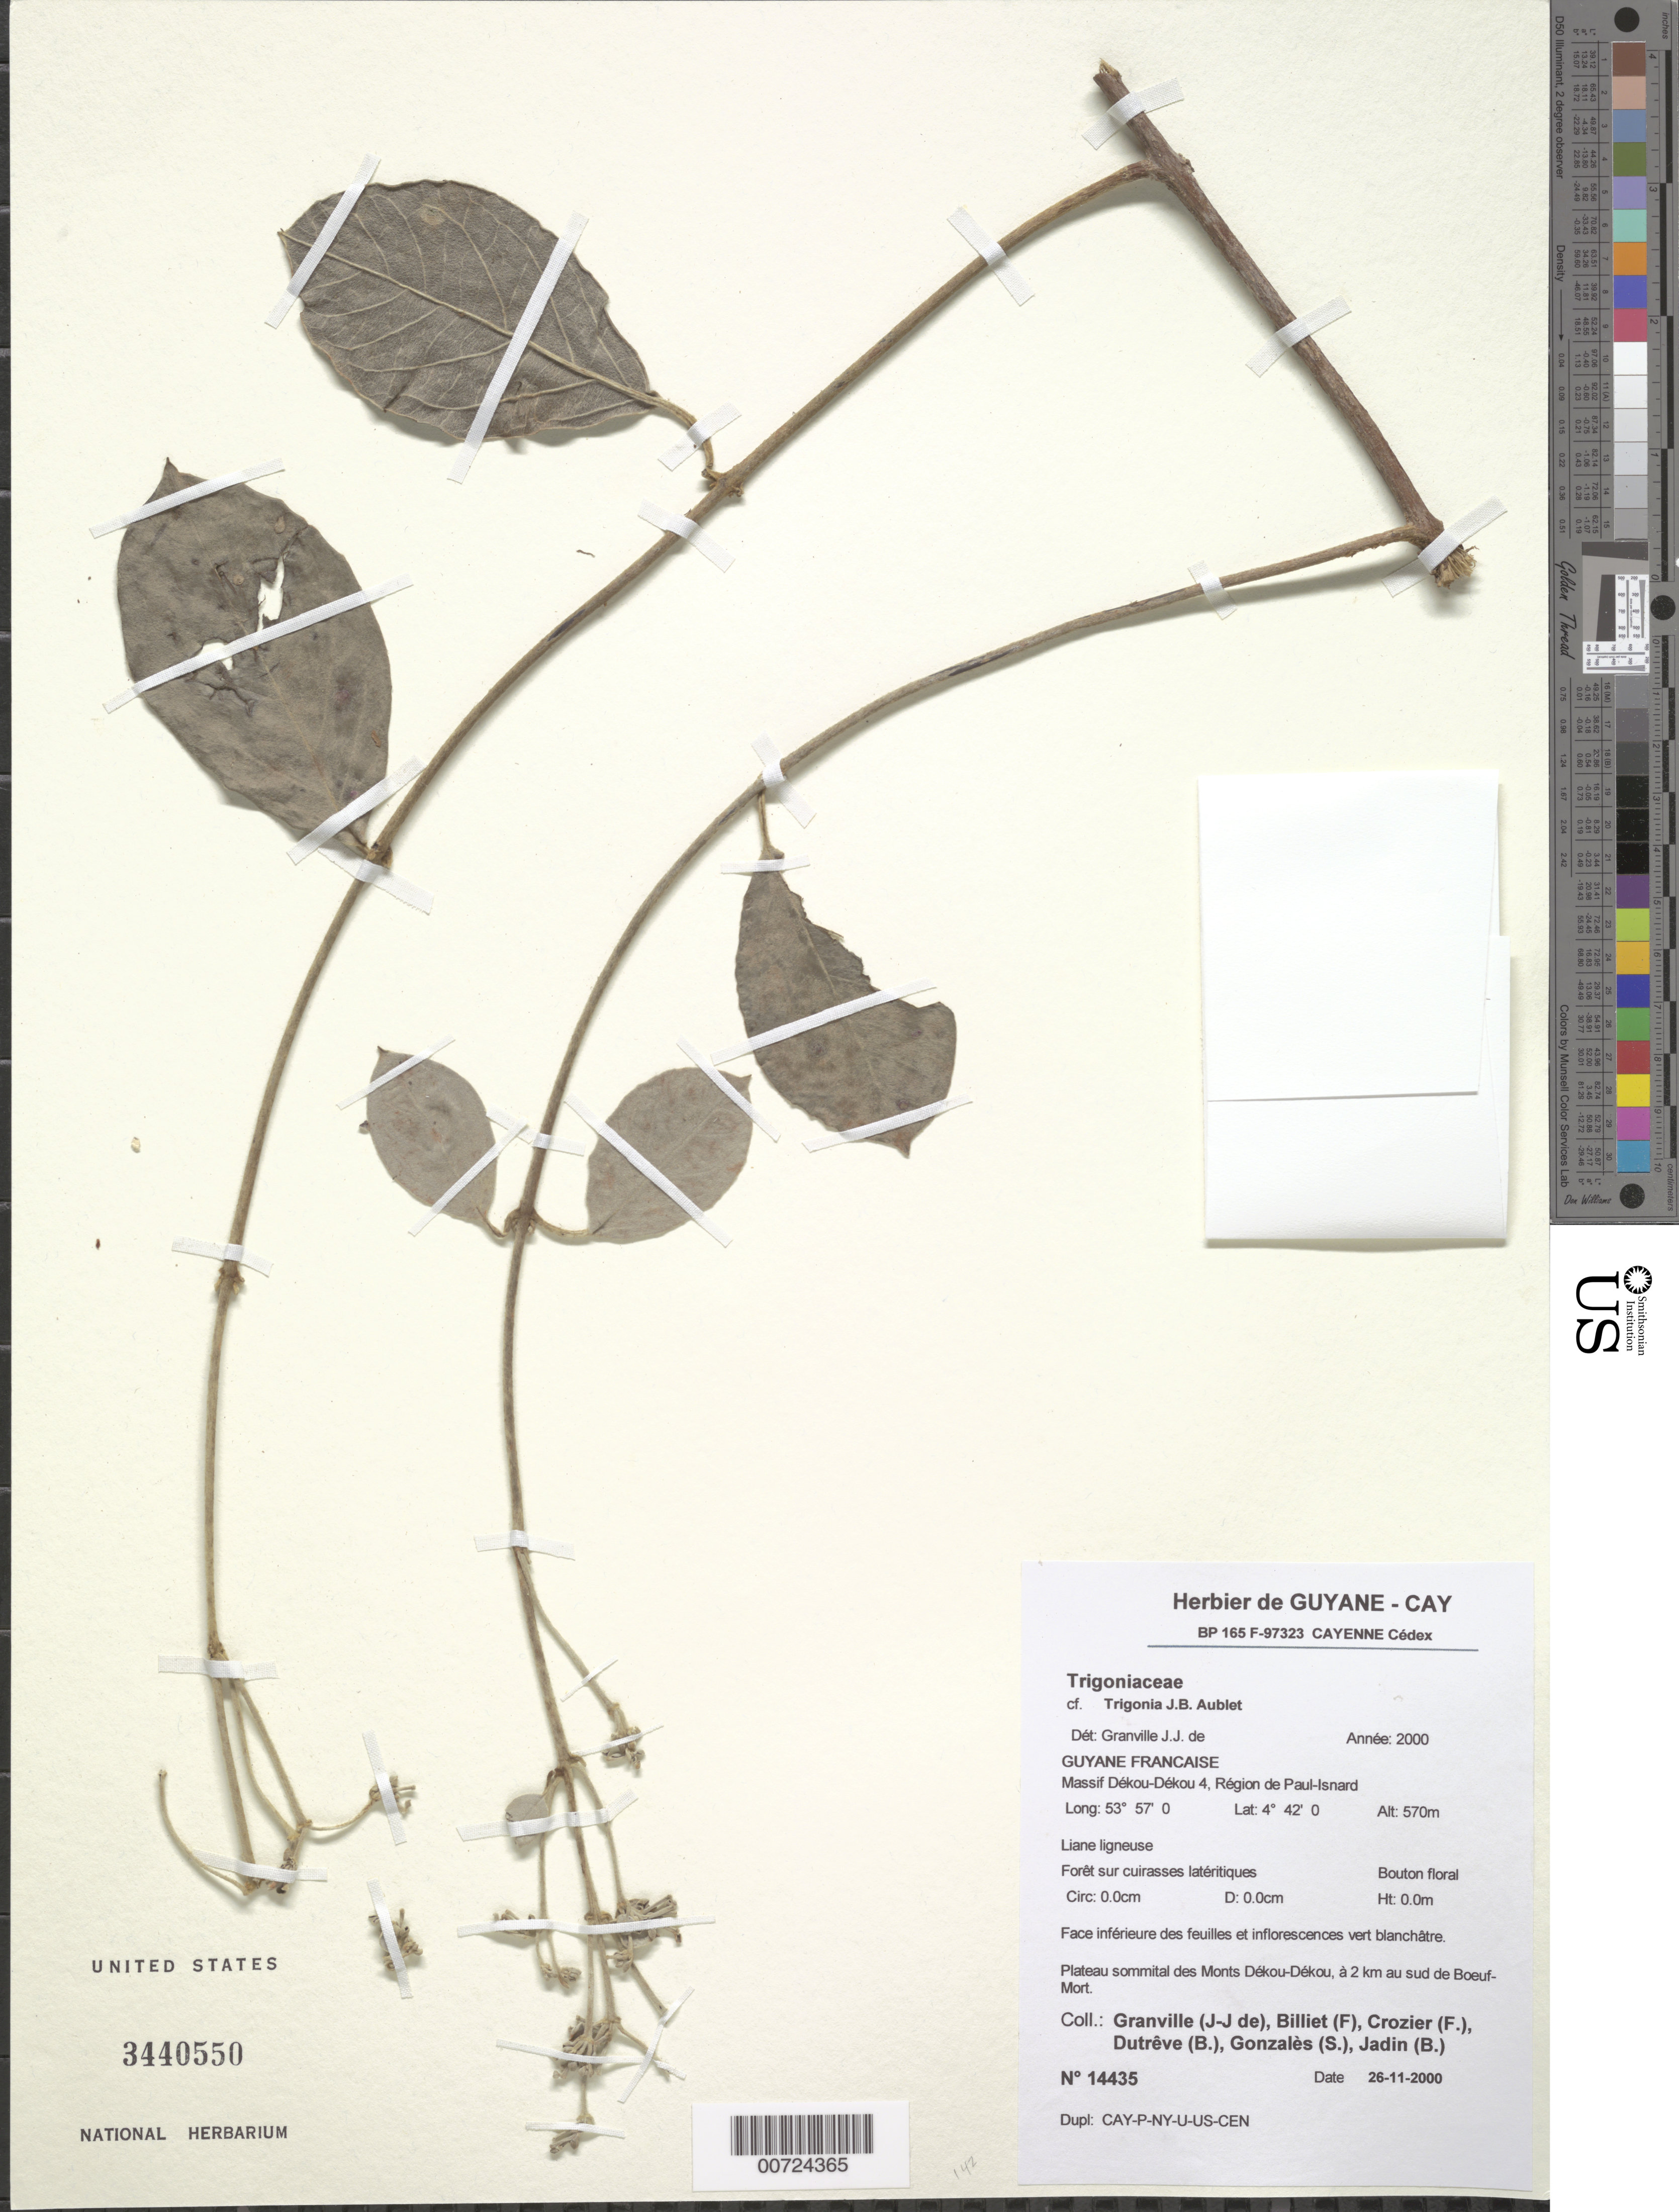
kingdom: Plantae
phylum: Tracheophyta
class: Magnoliopsida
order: Malpighiales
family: Trigoniaceae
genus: Trigonia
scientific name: Trigonia sp.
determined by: Granville, J. J. de, (CAY), Institut de Recherche pour le Developpement (IRD) (FRENCH GUIANA)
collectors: J.-J. de Granville, F. Billiet, F. Crozier, B. Dutrêve, S. Gonzales & B. Jadin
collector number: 14435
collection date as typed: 26-Nov-00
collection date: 2000-11-26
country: French Guiana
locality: Massif Dékou-Dékou 4, région de Paul-Isnard; plateau sommital des Monts Dékou-Dékou, à 2 km au sud de Boeuf-Mort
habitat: Forest on lateritic "cuirasses"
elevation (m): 570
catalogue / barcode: US 3440550